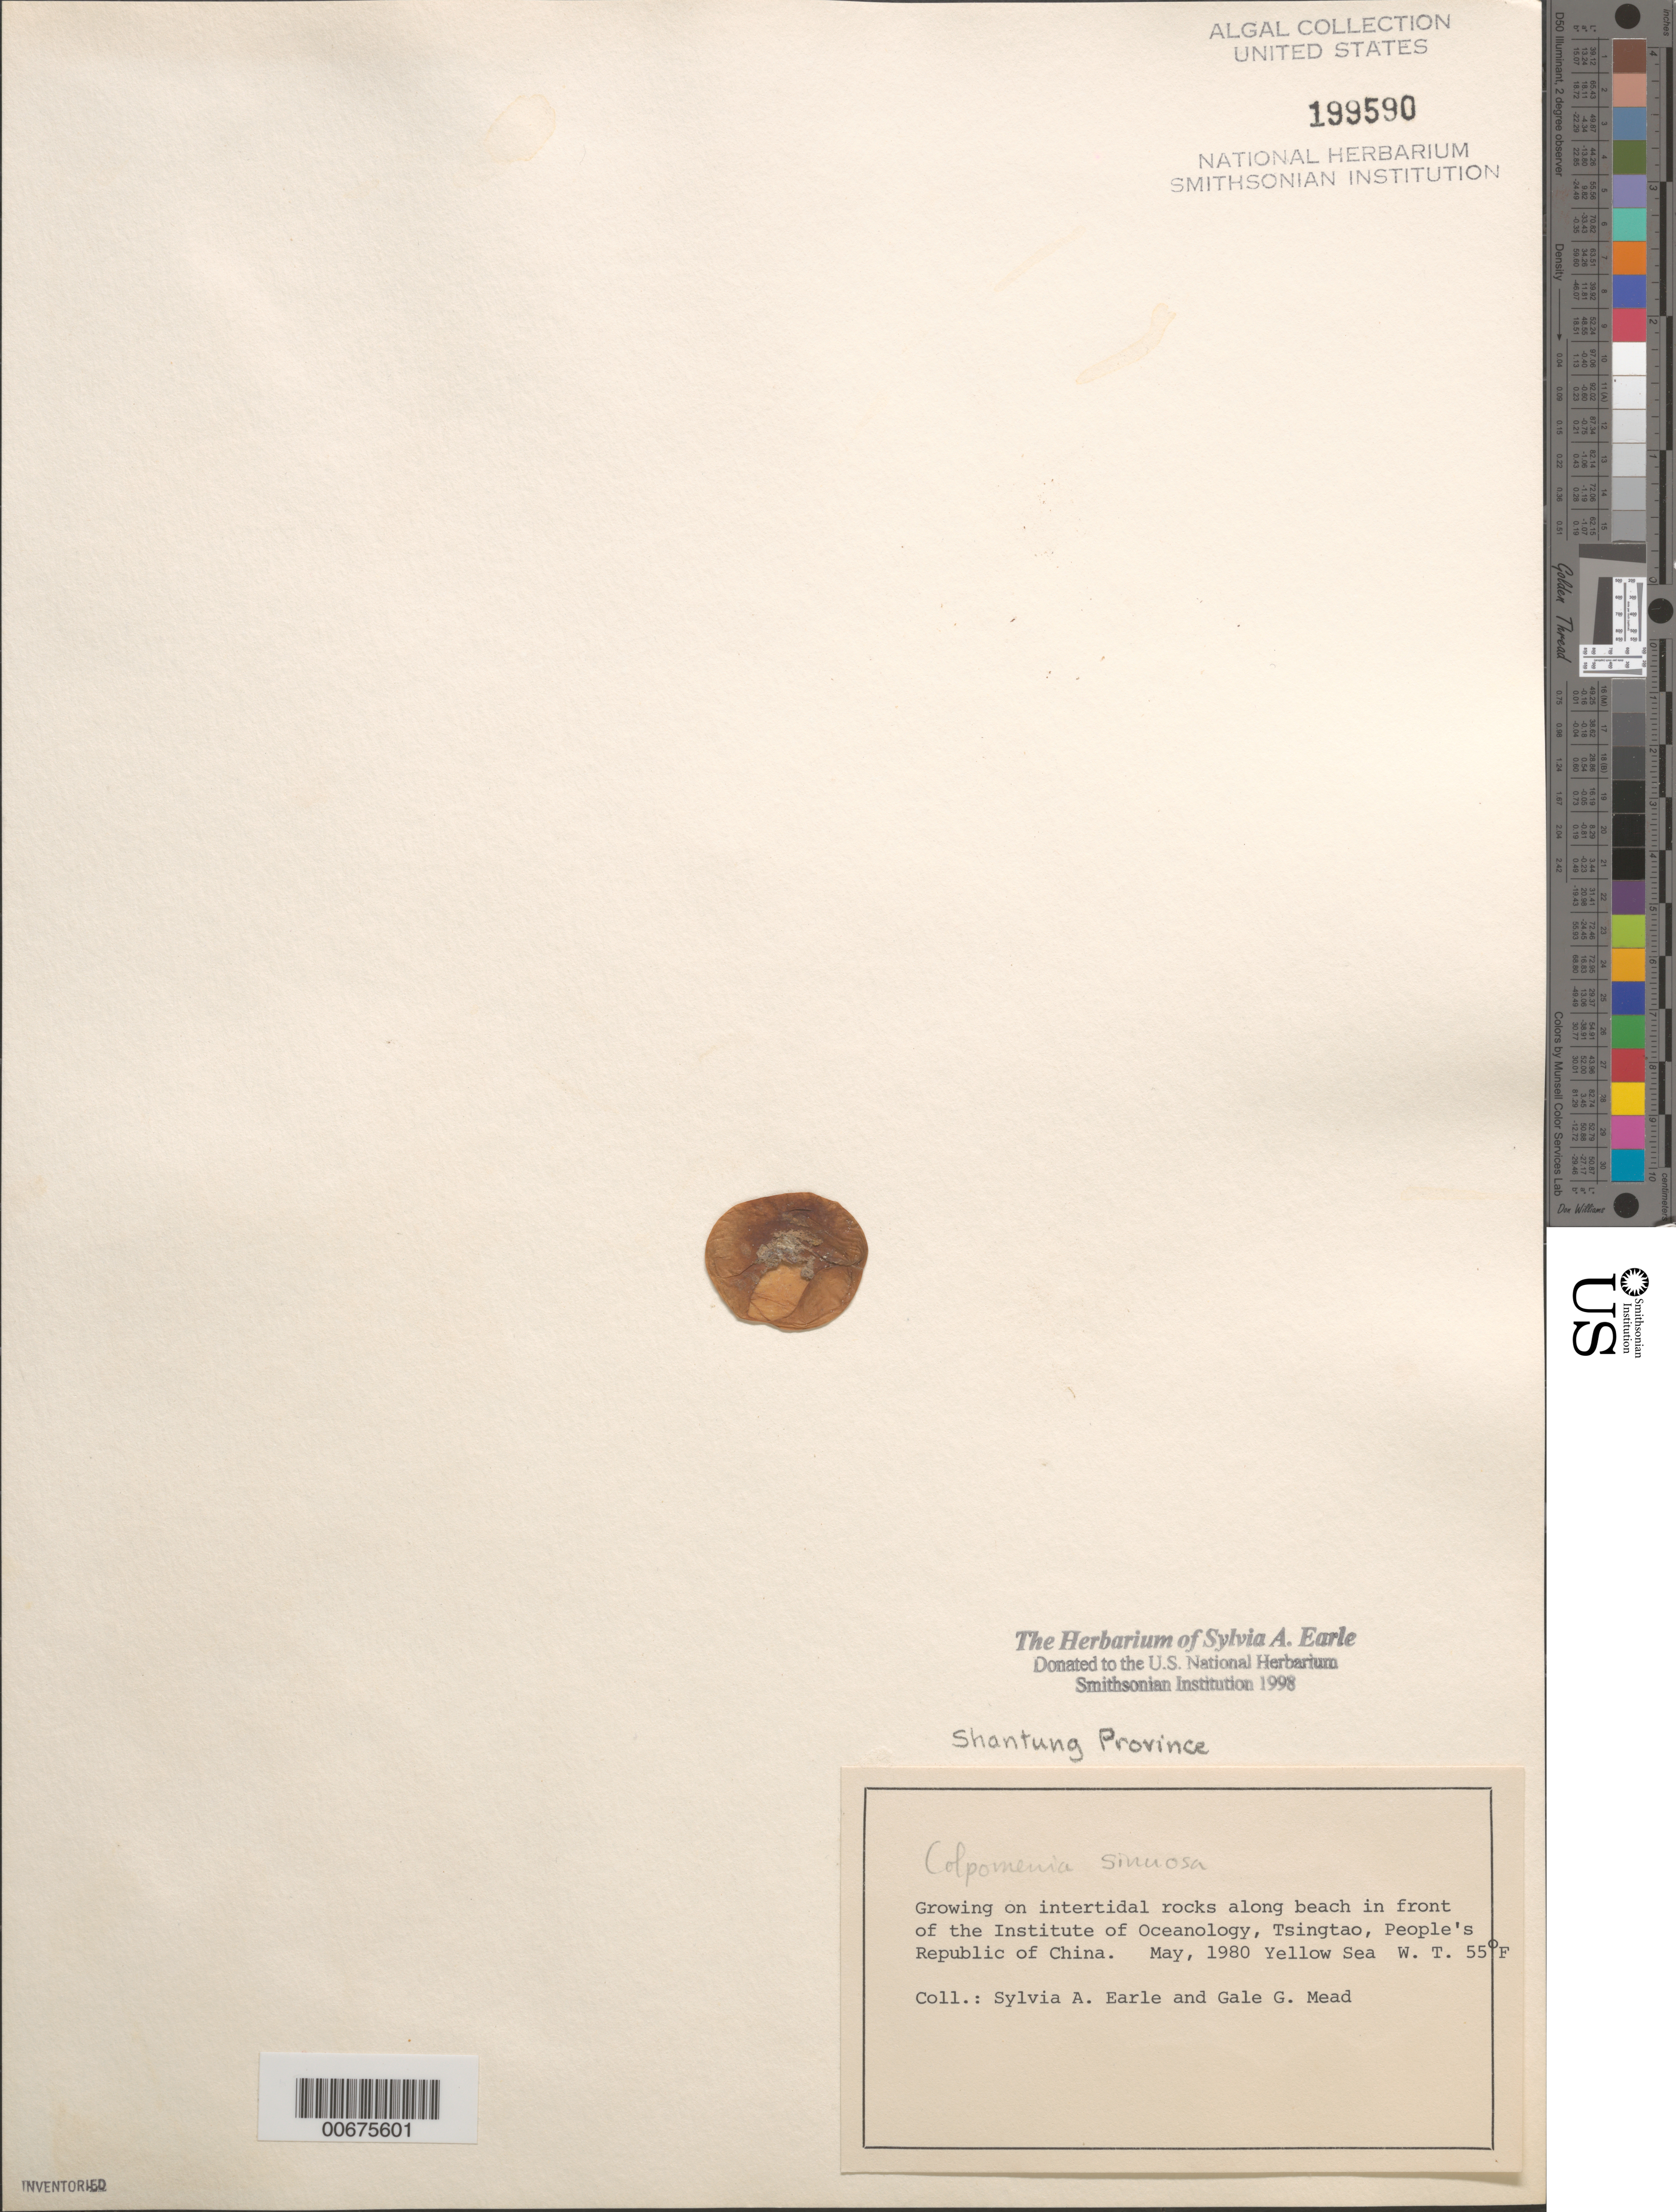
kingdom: Chromista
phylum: Ochrophyta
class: Phaeophyceae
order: Scytosiphonales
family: Scytosiphonaceae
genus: Colpomenia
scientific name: Colpomenia sinuosa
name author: (K. Mert. ex Roth) Derbes & Solier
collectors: S. A. Earle & G. Mead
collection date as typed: May 1980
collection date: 1980-05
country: China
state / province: Shandong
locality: Qingdau (Tsingtao), Institute of Oceanology beach, Yellow Sea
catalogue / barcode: US 199590